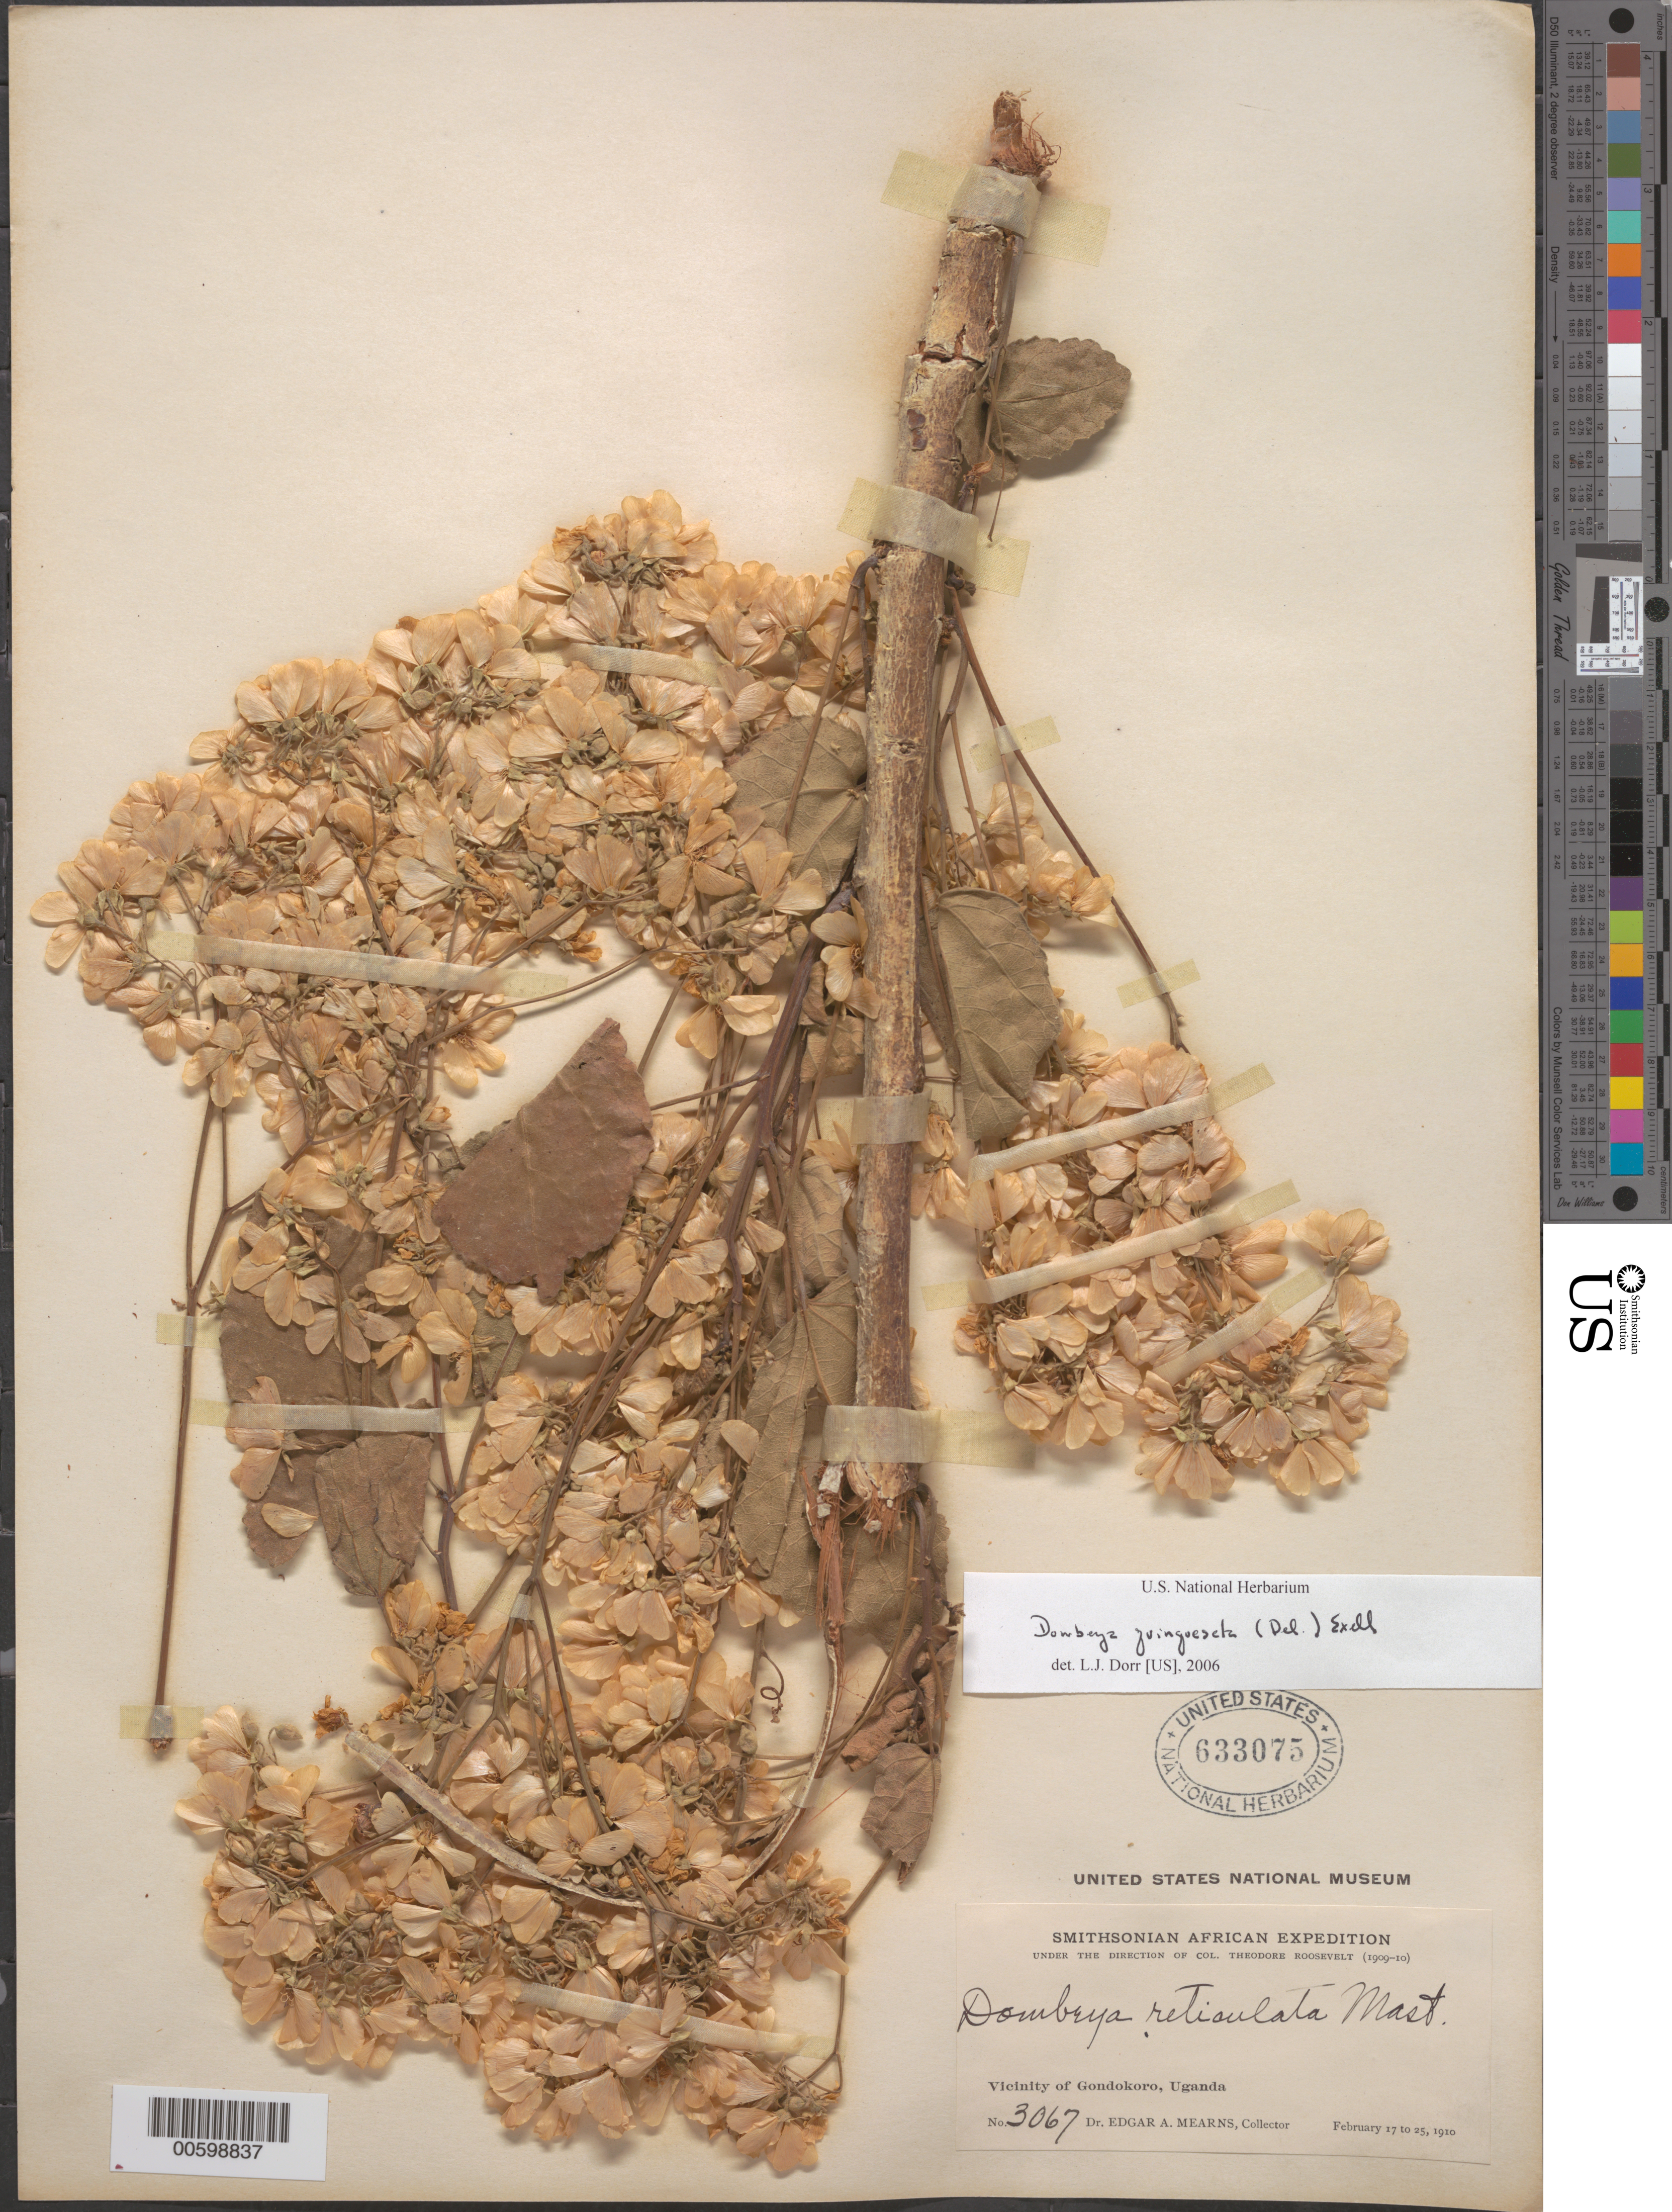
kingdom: Plantae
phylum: Tracheophyta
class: Magnoliopsida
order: Malvales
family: Malvaceae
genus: Dombeya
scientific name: Dombeya reticulata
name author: Mast.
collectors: E. A. Mearns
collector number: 3067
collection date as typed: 17 Feb 1910 to 25 Feb 1910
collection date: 1910-02-17/1910-02-25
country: South Sudan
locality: Vicinity of Gondokoro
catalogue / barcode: US 633075